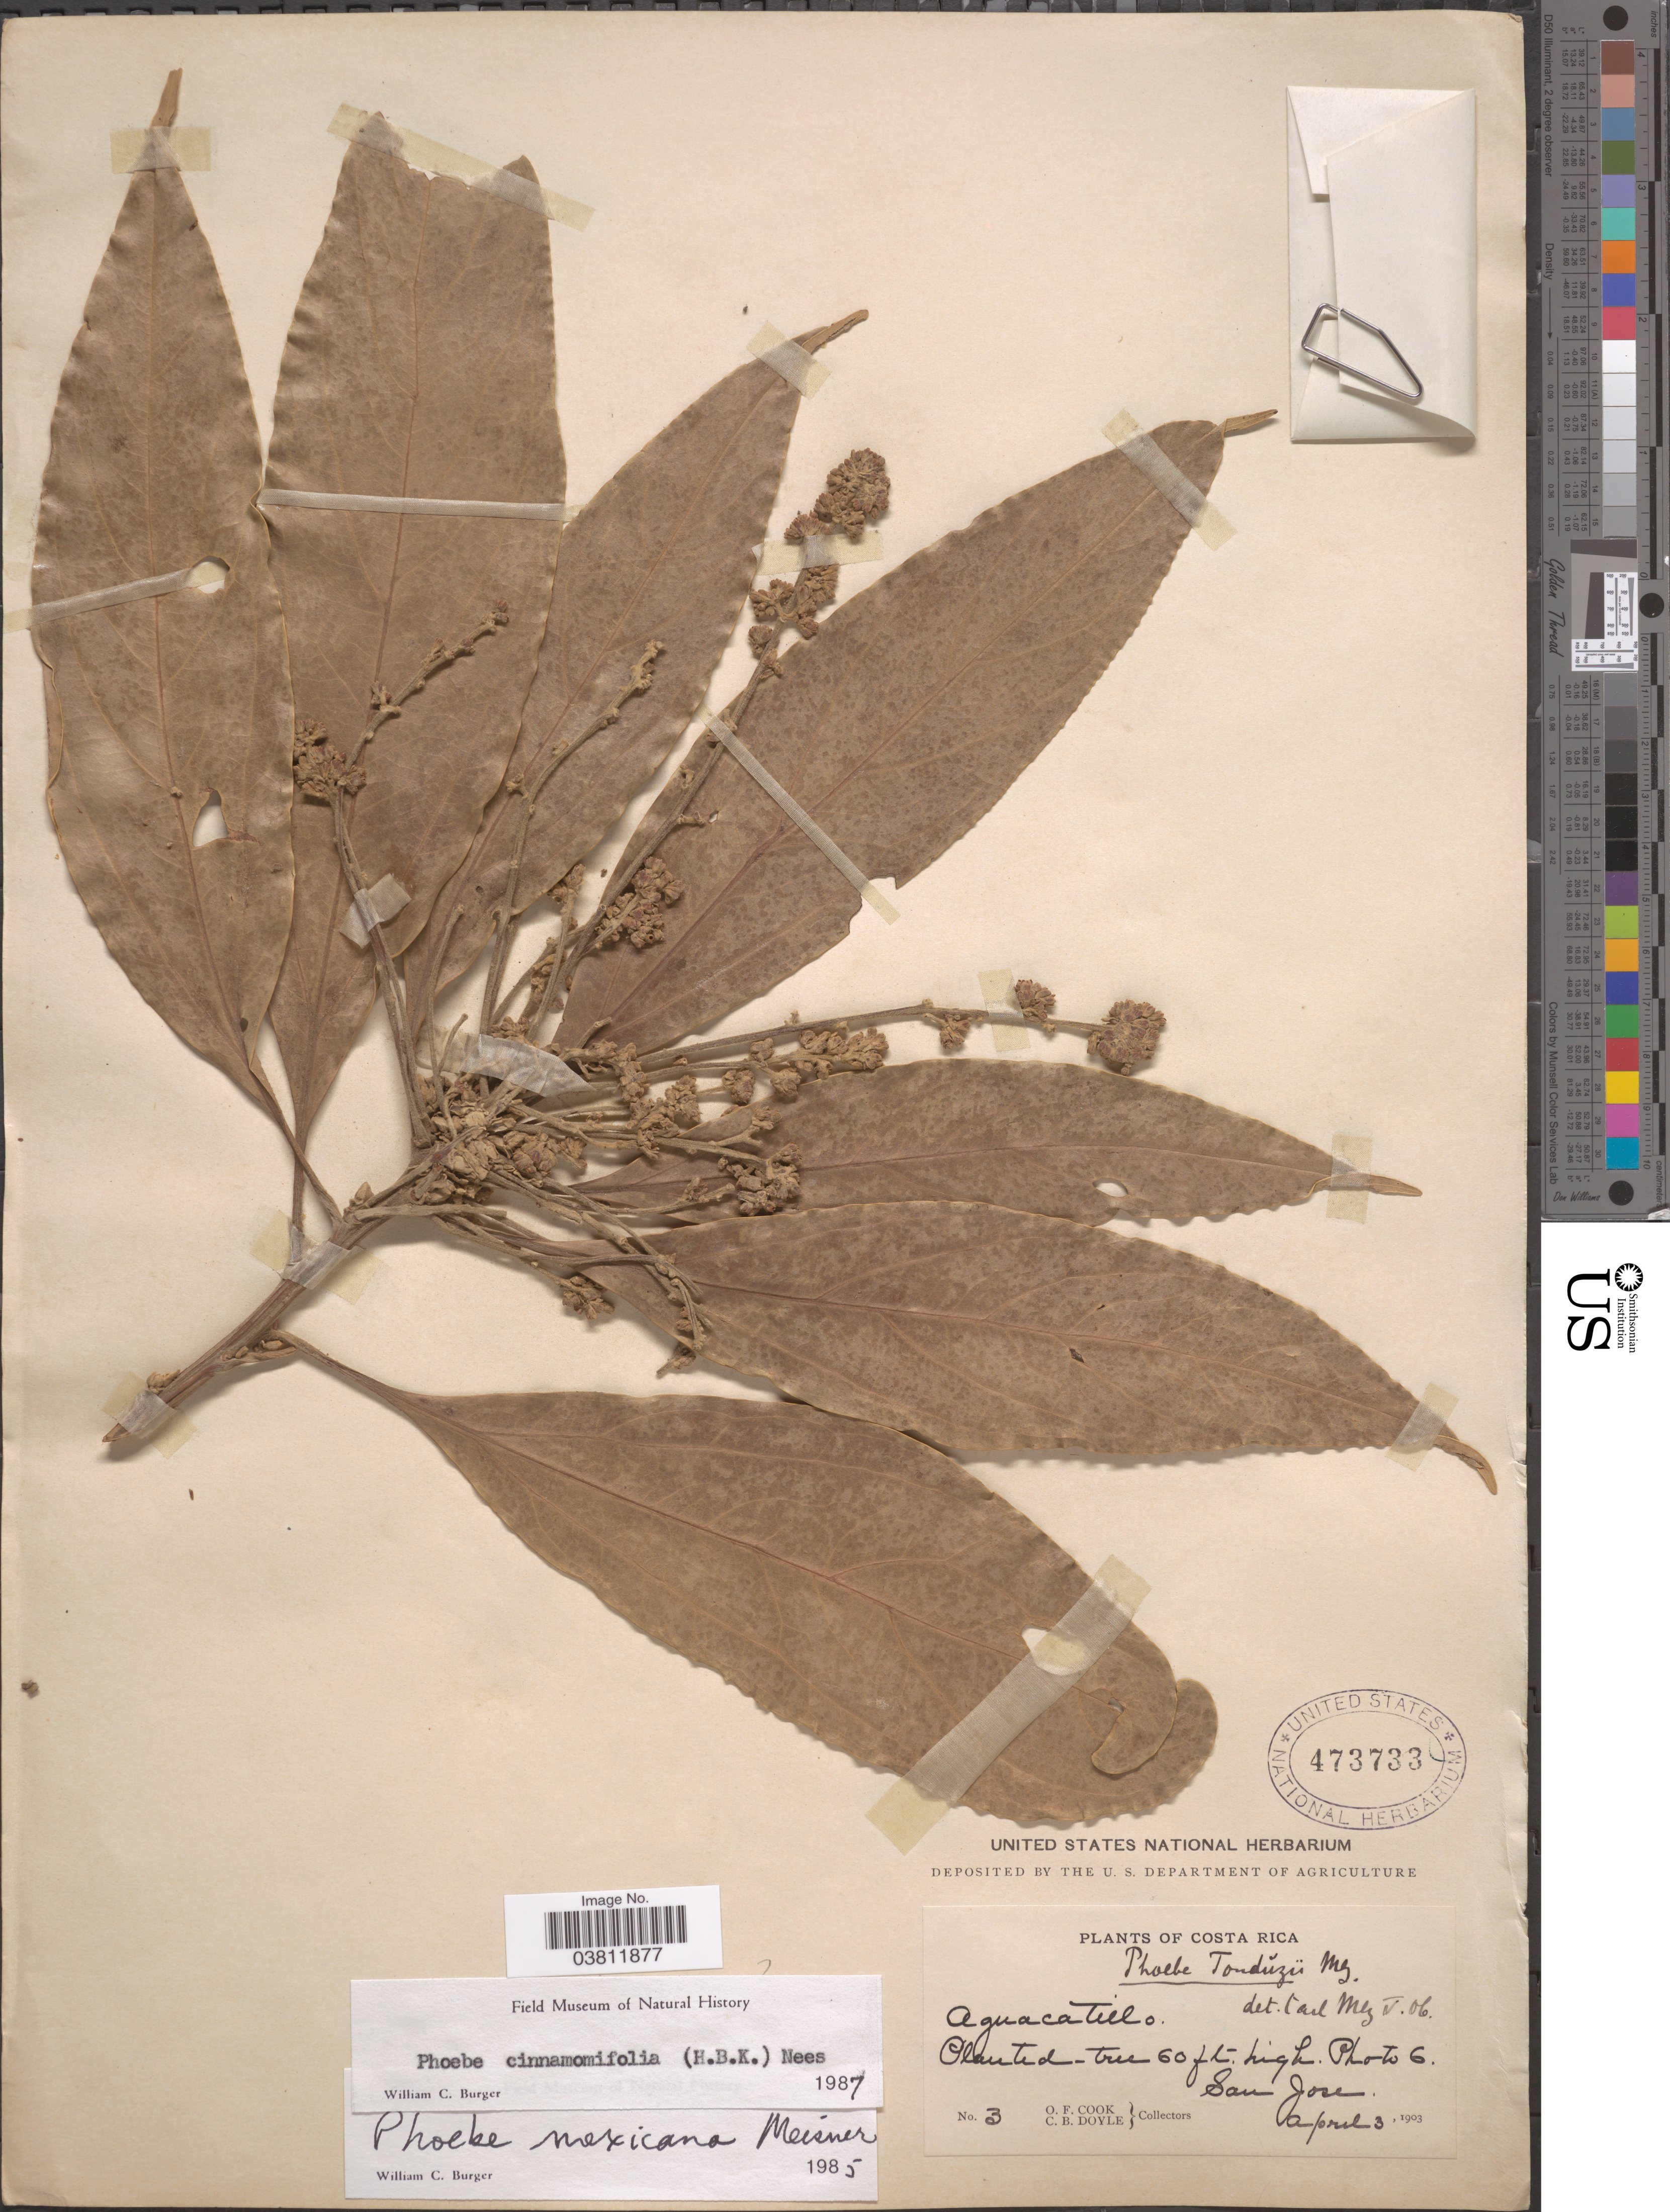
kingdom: Plantae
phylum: Tracheophyta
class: Magnoliopsida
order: Laurales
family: Lauraceae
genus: Phoebe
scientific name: Phoebe cinnamomifolia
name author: (Kunth) Nees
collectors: O. F. Cook & C. Doyle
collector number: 3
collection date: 1903-04-03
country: Costa Rica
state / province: San José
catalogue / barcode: US 473733